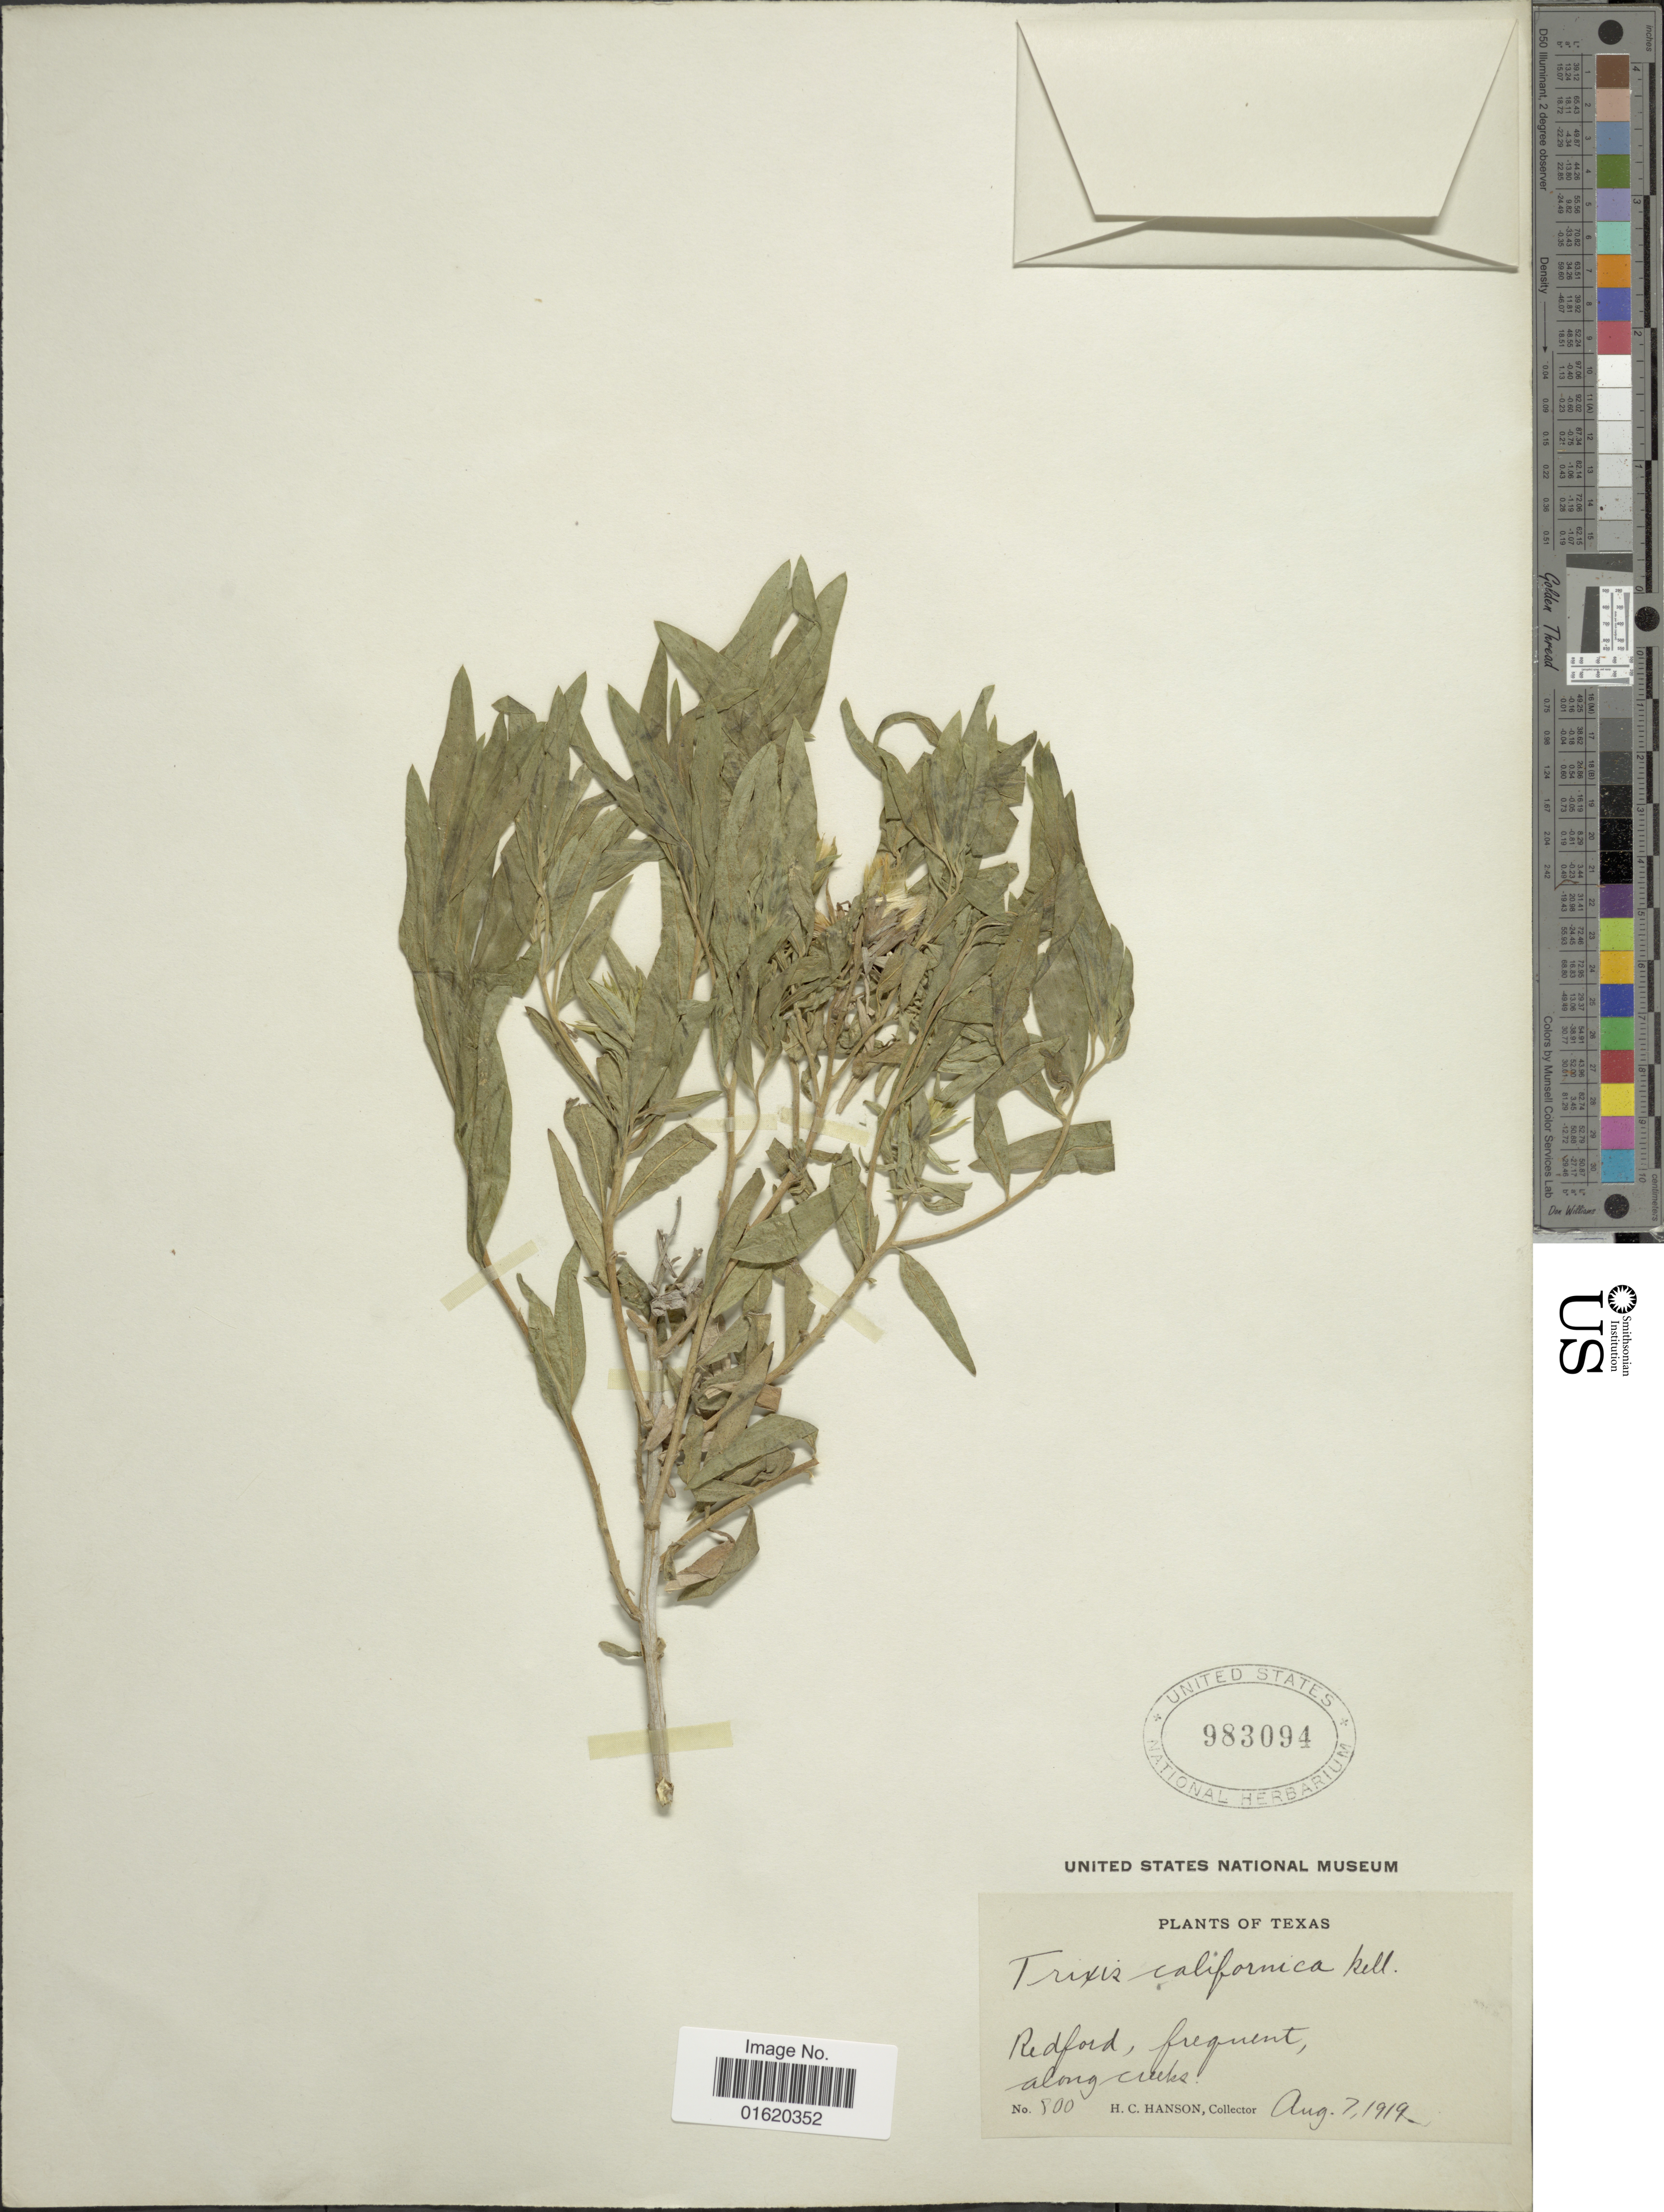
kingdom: Plantae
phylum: Tracheophyta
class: Magnoliopsida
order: Asterales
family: Asteraceae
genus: Trixis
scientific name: Trixis californica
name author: Kellogg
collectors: H. Hanson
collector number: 800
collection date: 1919-08-07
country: United States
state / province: Texas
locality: Redford, frequent, along creeks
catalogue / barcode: US 983094